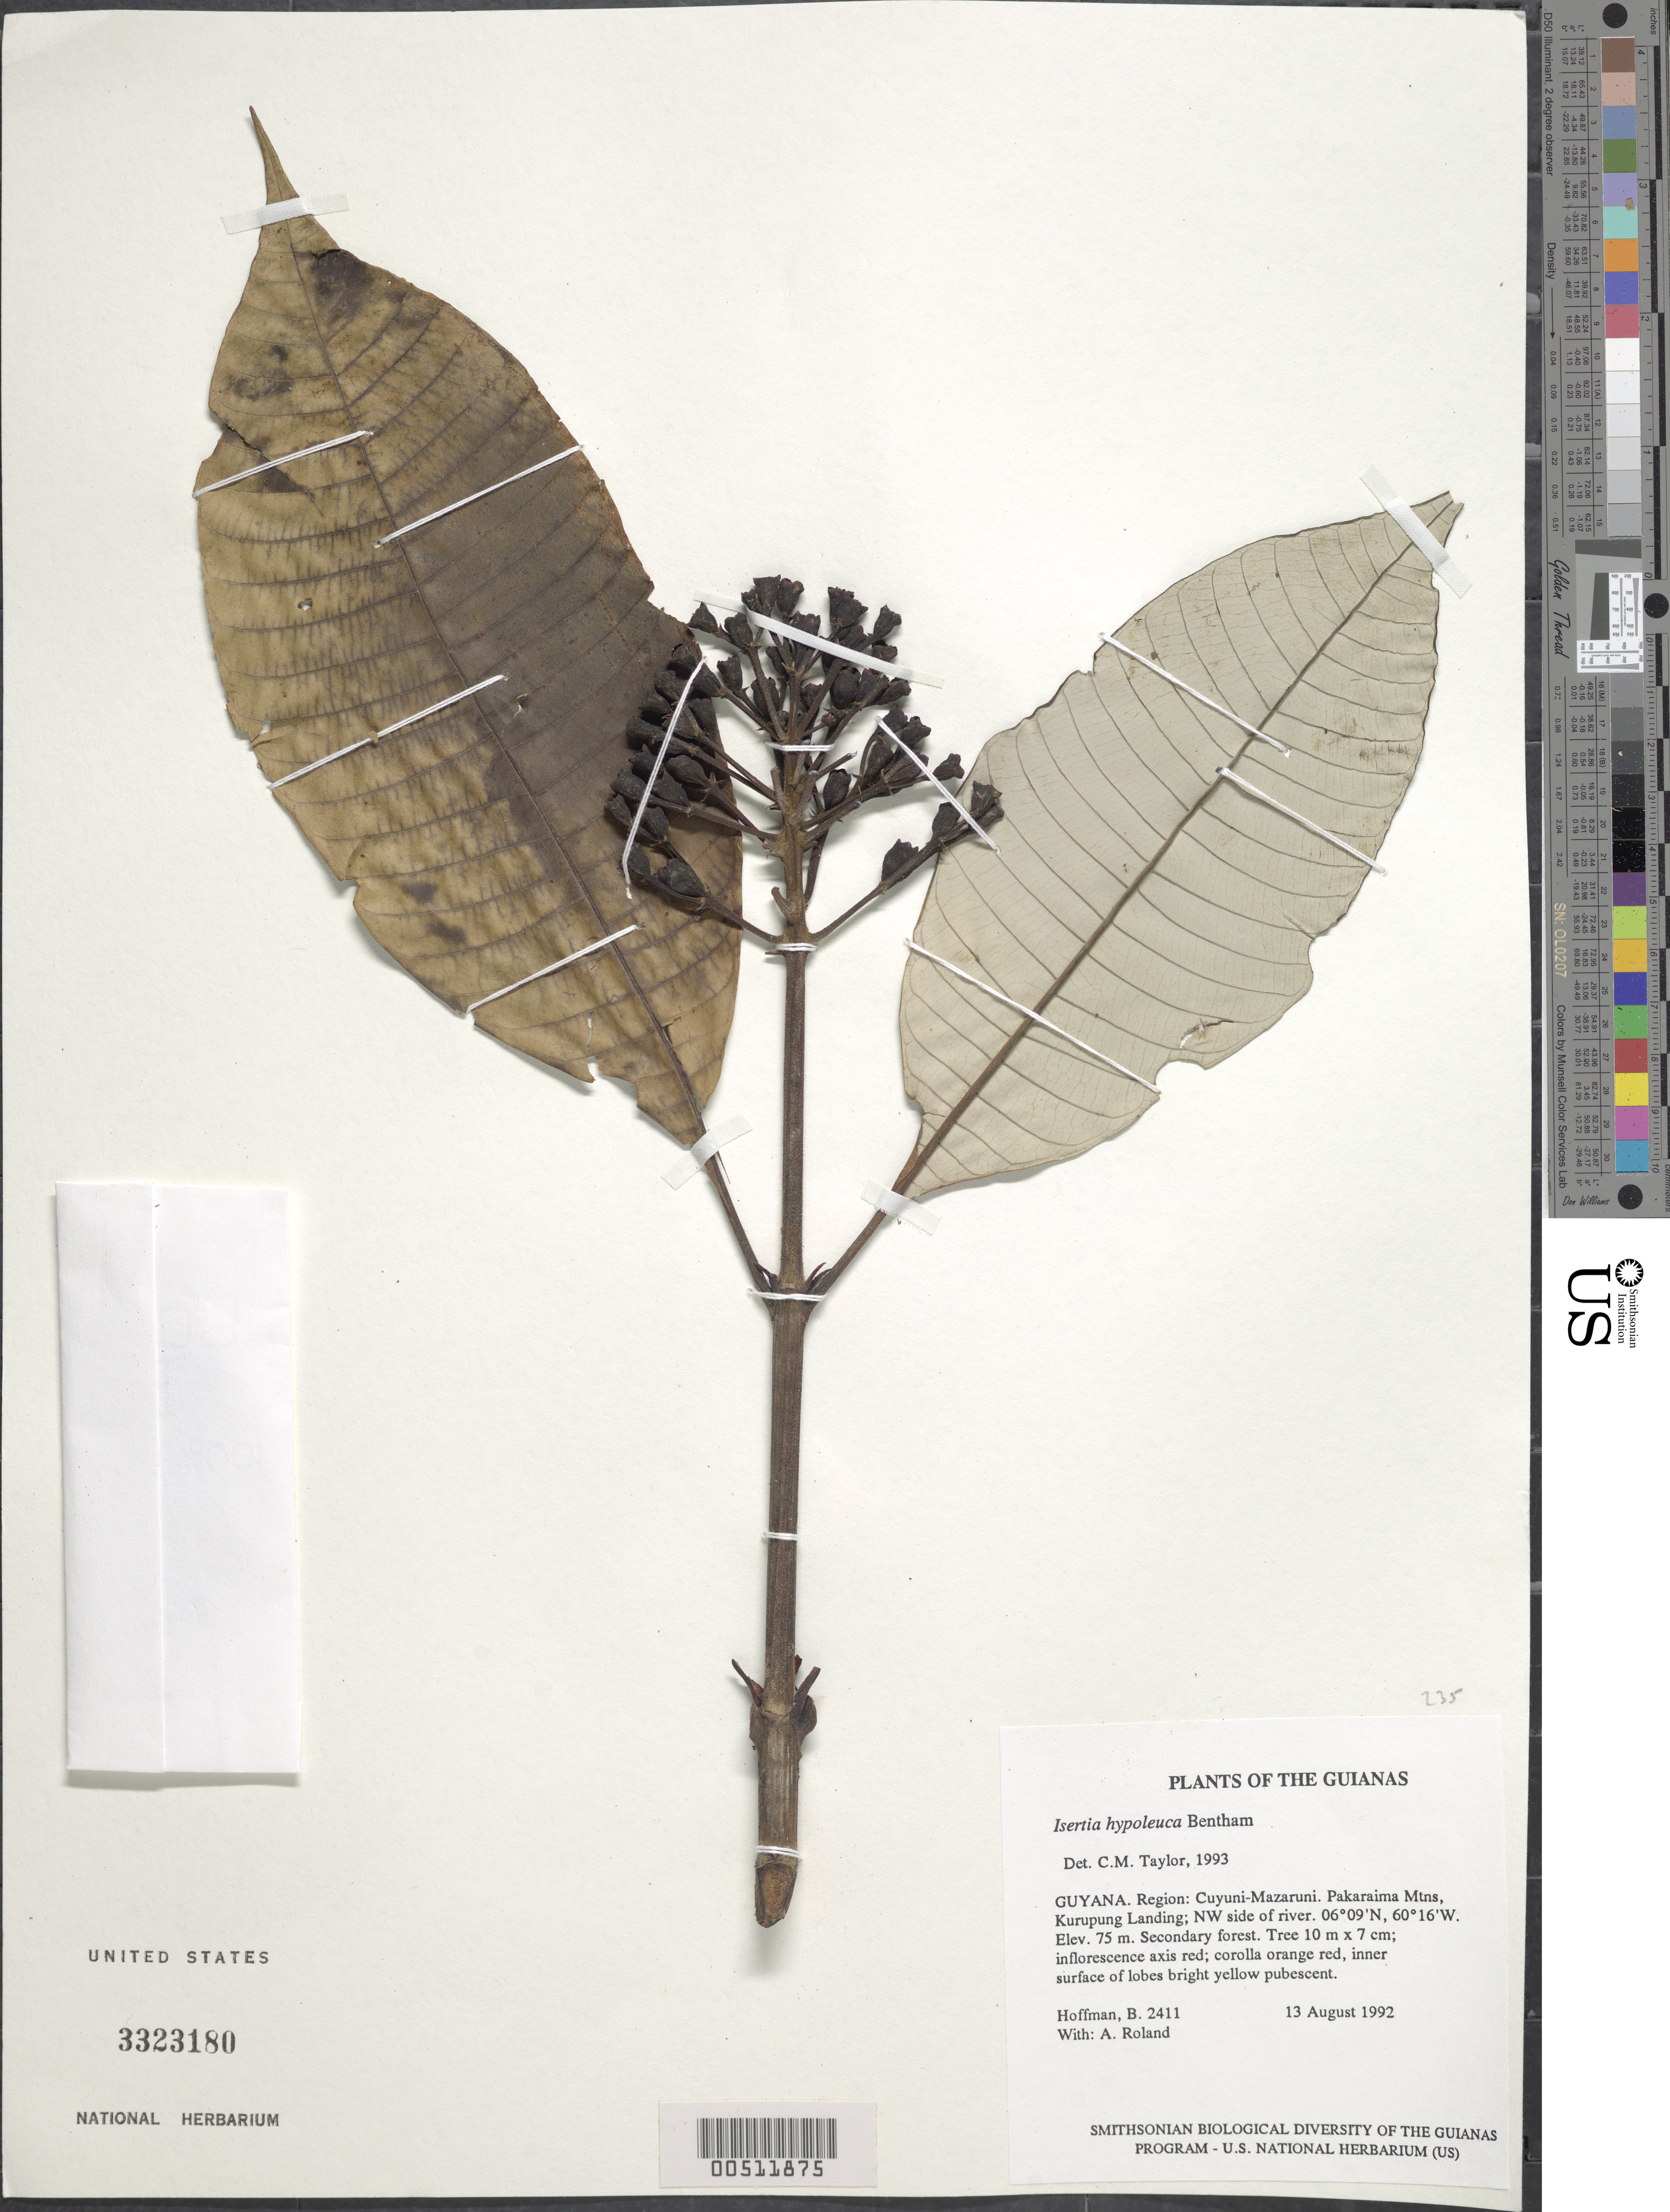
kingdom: Plantae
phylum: Tracheophyta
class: Magnoliopsida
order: Gentianales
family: Rubiaceae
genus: Isertia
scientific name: Isertia hypoleuca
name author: Benth.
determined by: Taylor, Charlotte M.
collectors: B. Hoffman & E. Roland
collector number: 2411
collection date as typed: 13 August 1992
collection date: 1992-08-13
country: Guyana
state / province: Cuyuni-Mazaruni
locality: Pakaraima Mountains, Kurupung Landing; NW side of river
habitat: Secondary forest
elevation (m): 75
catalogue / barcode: US 3323180